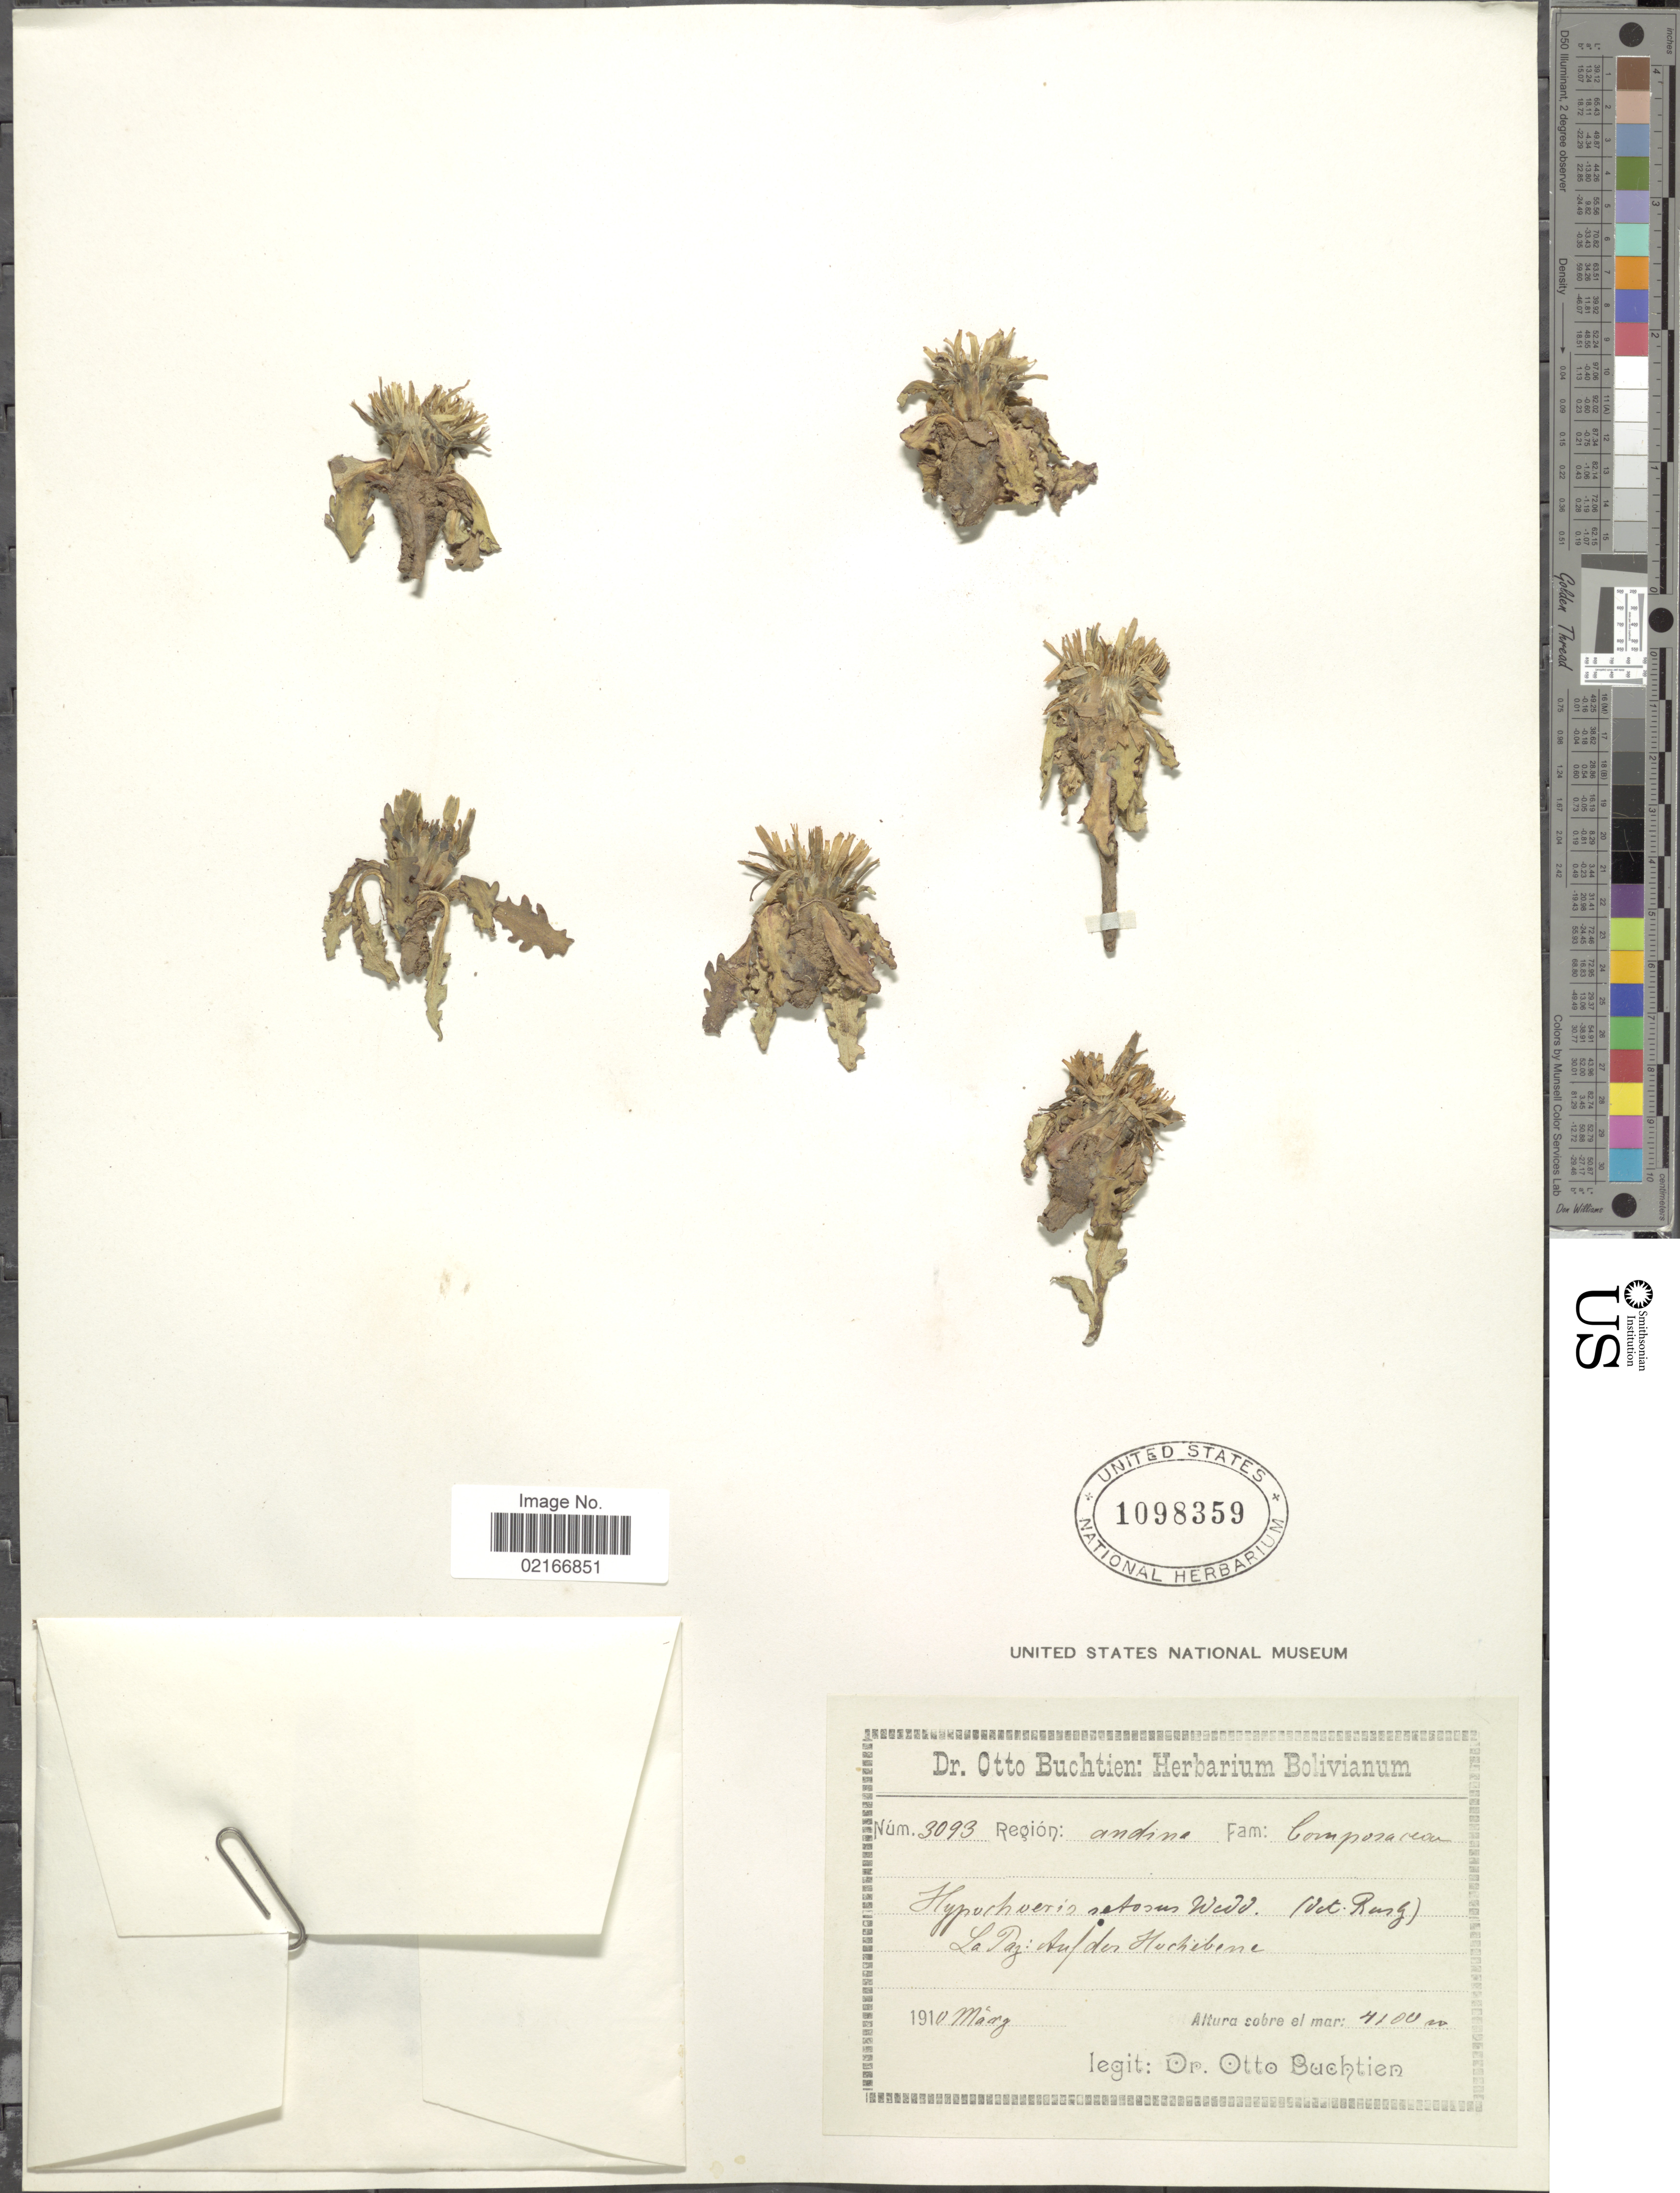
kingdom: Plantae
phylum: Tracheophyta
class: Magnoliopsida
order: Asterales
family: Asteraceae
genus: Hypochaeris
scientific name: Hypochaeris setosa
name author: Formánek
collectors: O. Buchtien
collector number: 3093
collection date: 1910-03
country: Bolivia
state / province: La Paz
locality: Auf der Hochebene (On the Plateau)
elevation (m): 4100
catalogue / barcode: US 1098359